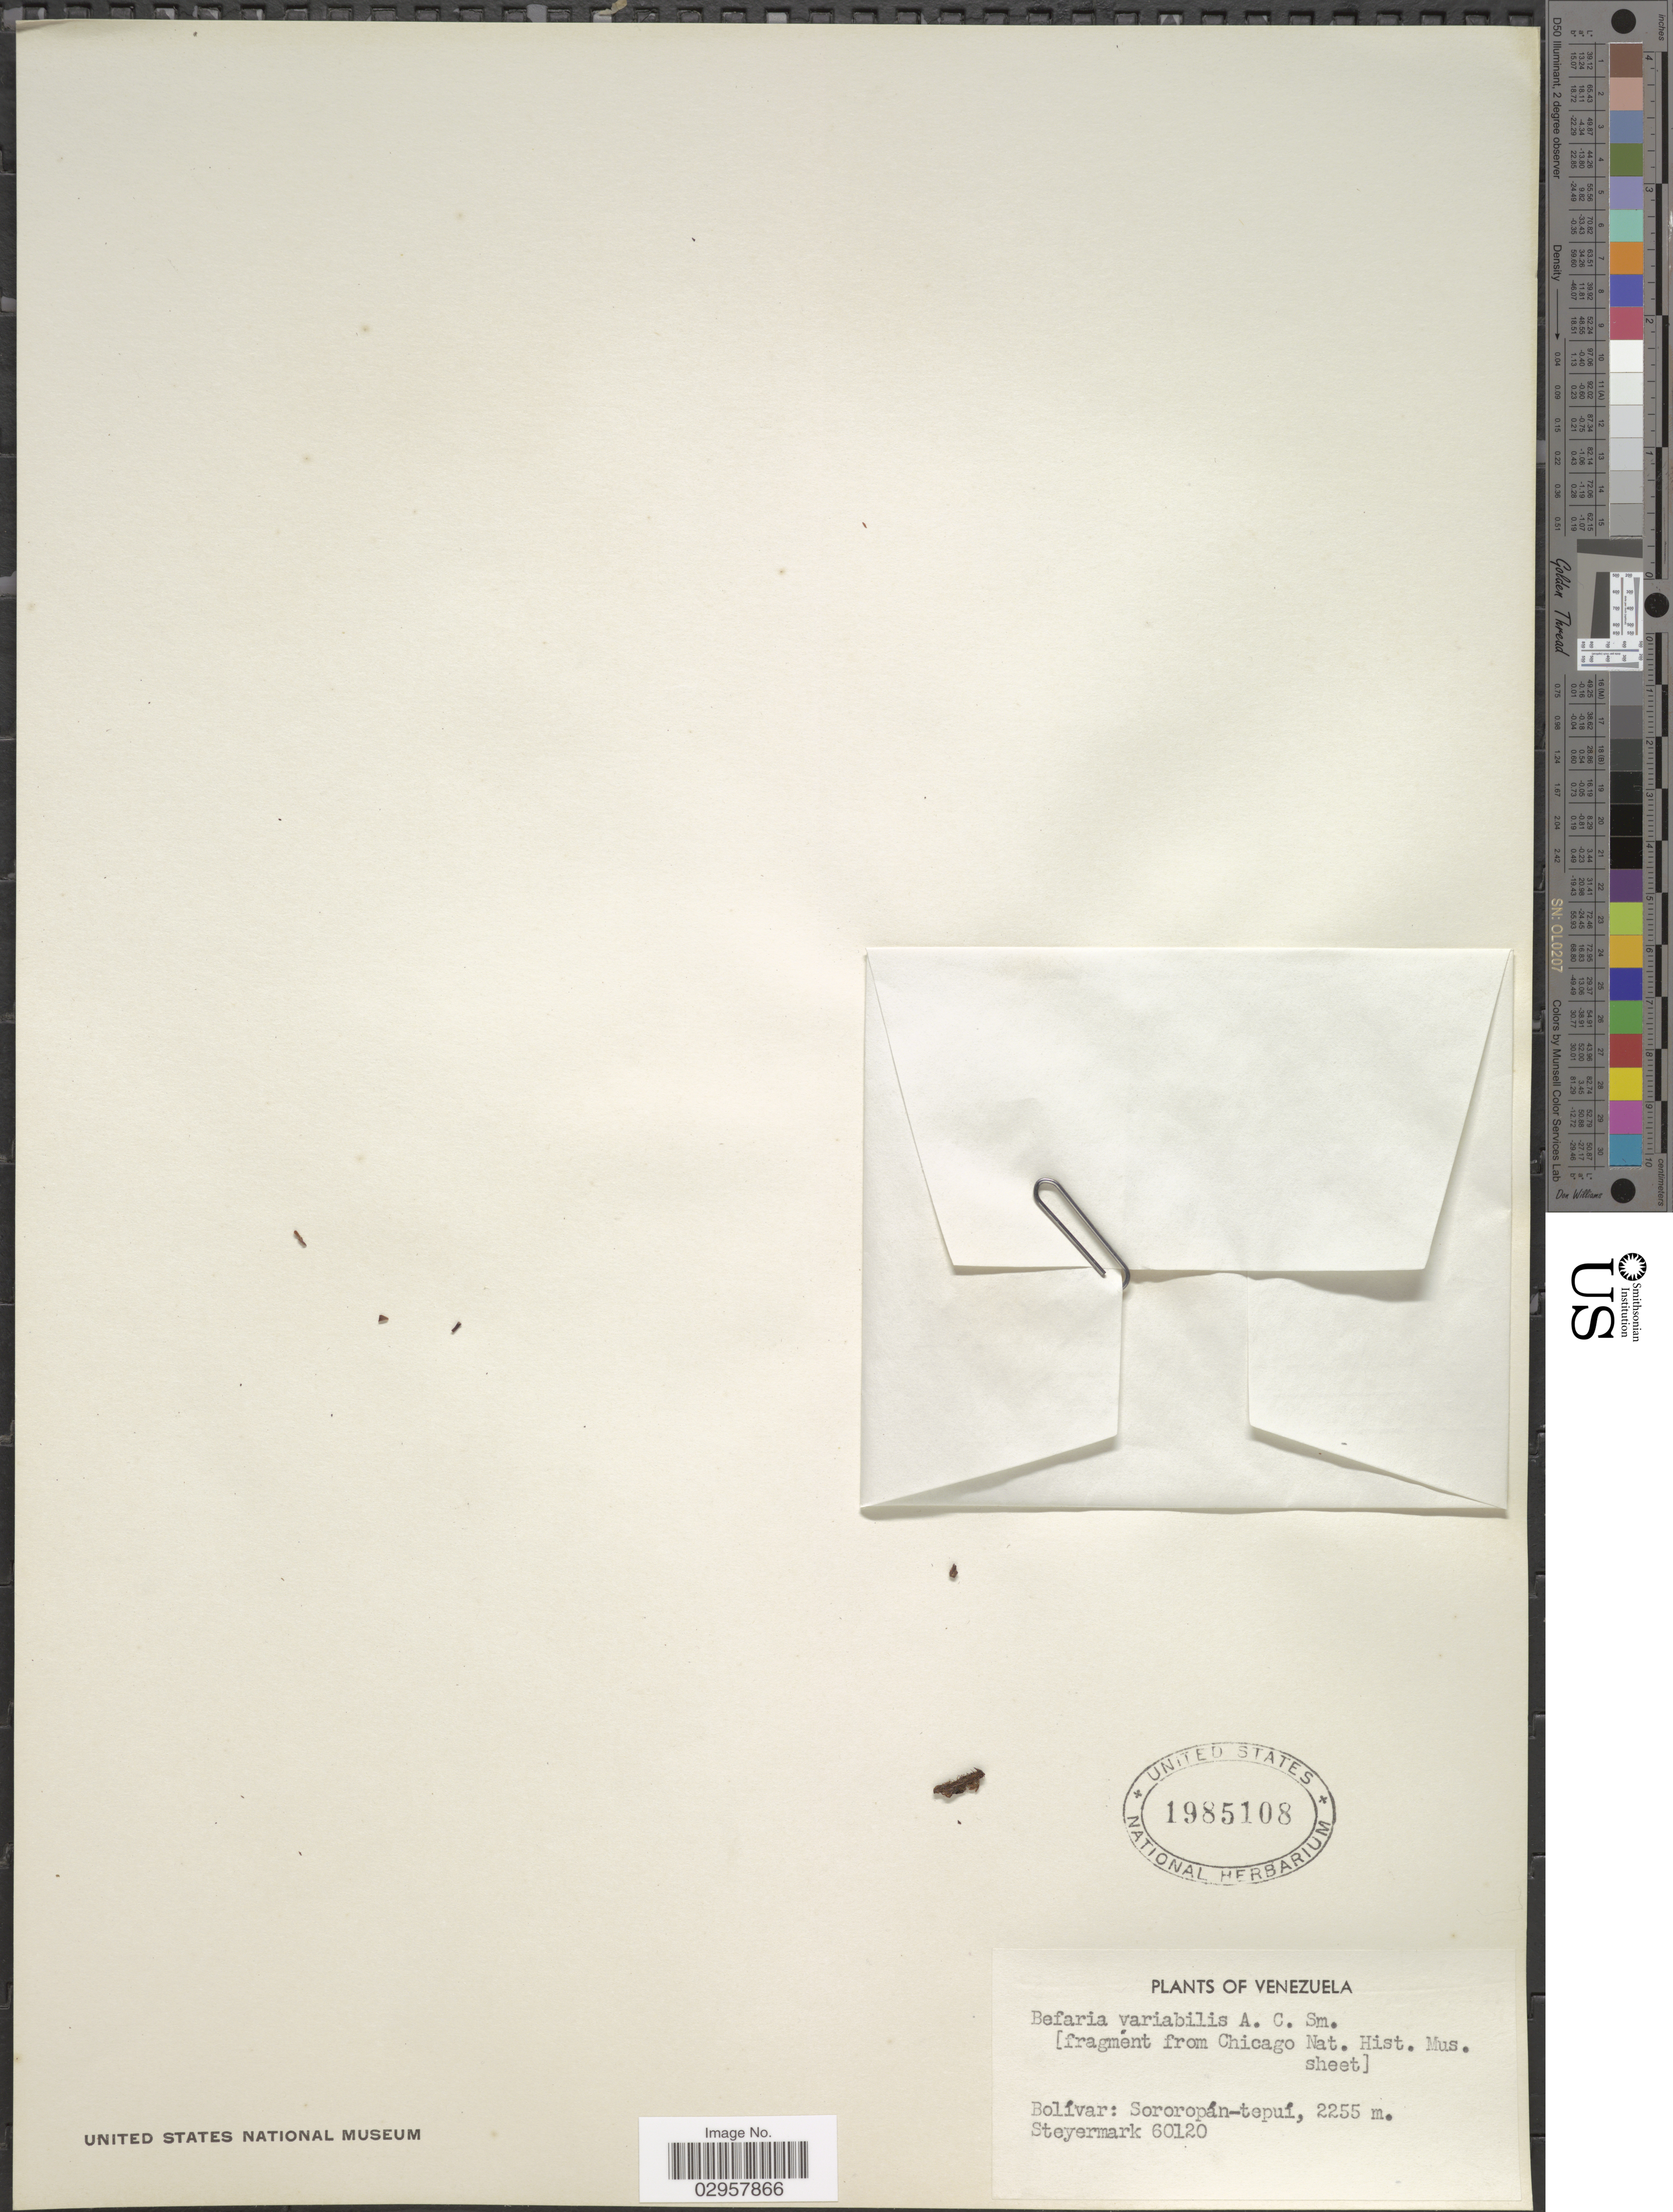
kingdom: Plantae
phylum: Tracheophyta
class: Magnoliopsida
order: Ericales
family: Ericaceae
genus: Befaria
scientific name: Befaria sprucei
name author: Meisn.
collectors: Steyermark, --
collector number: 60120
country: Venezuela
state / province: Bolivar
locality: Sororopán-tepuí.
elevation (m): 2255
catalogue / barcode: US 1985108